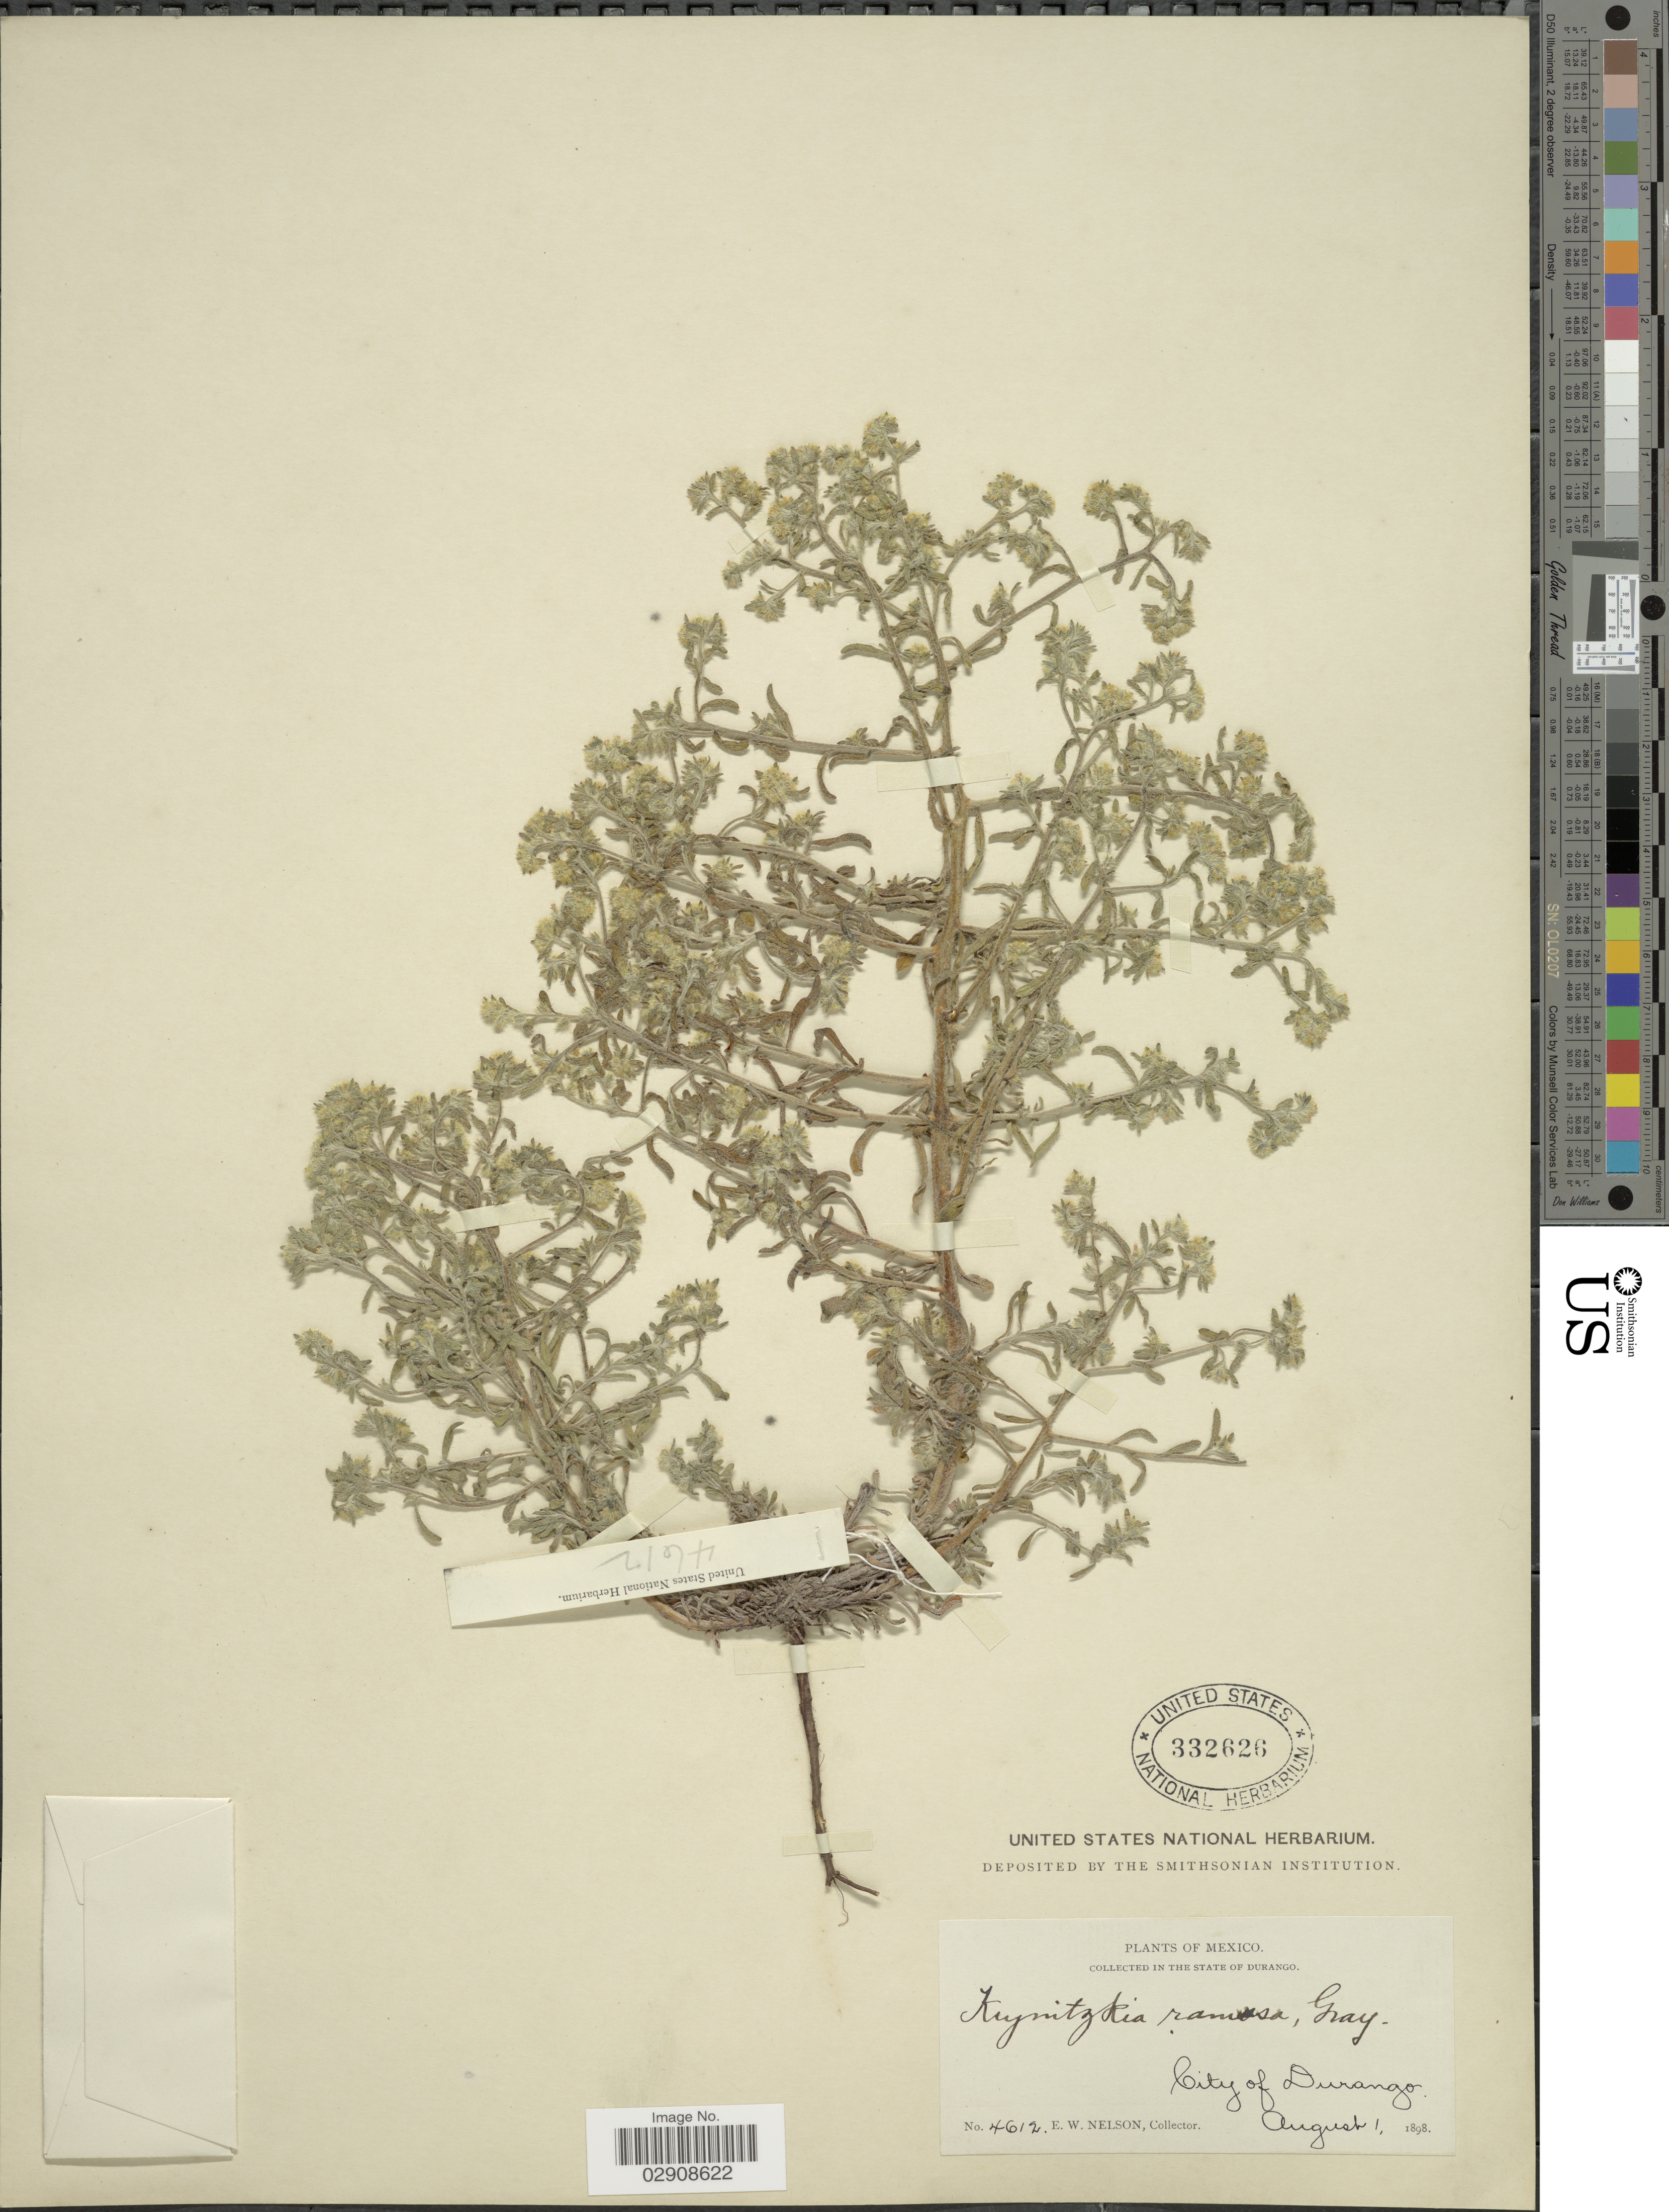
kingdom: Plantae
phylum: Tracheophyta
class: Magnoliopsida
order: Boraginales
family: Boraginaceae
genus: Cryptantha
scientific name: Cryptantha albida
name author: (Kunth) I.M. Johnst.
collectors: E. W. Nelson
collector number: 4612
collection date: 1898-08-01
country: Mexico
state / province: Durango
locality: City of Durango.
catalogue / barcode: US 332626